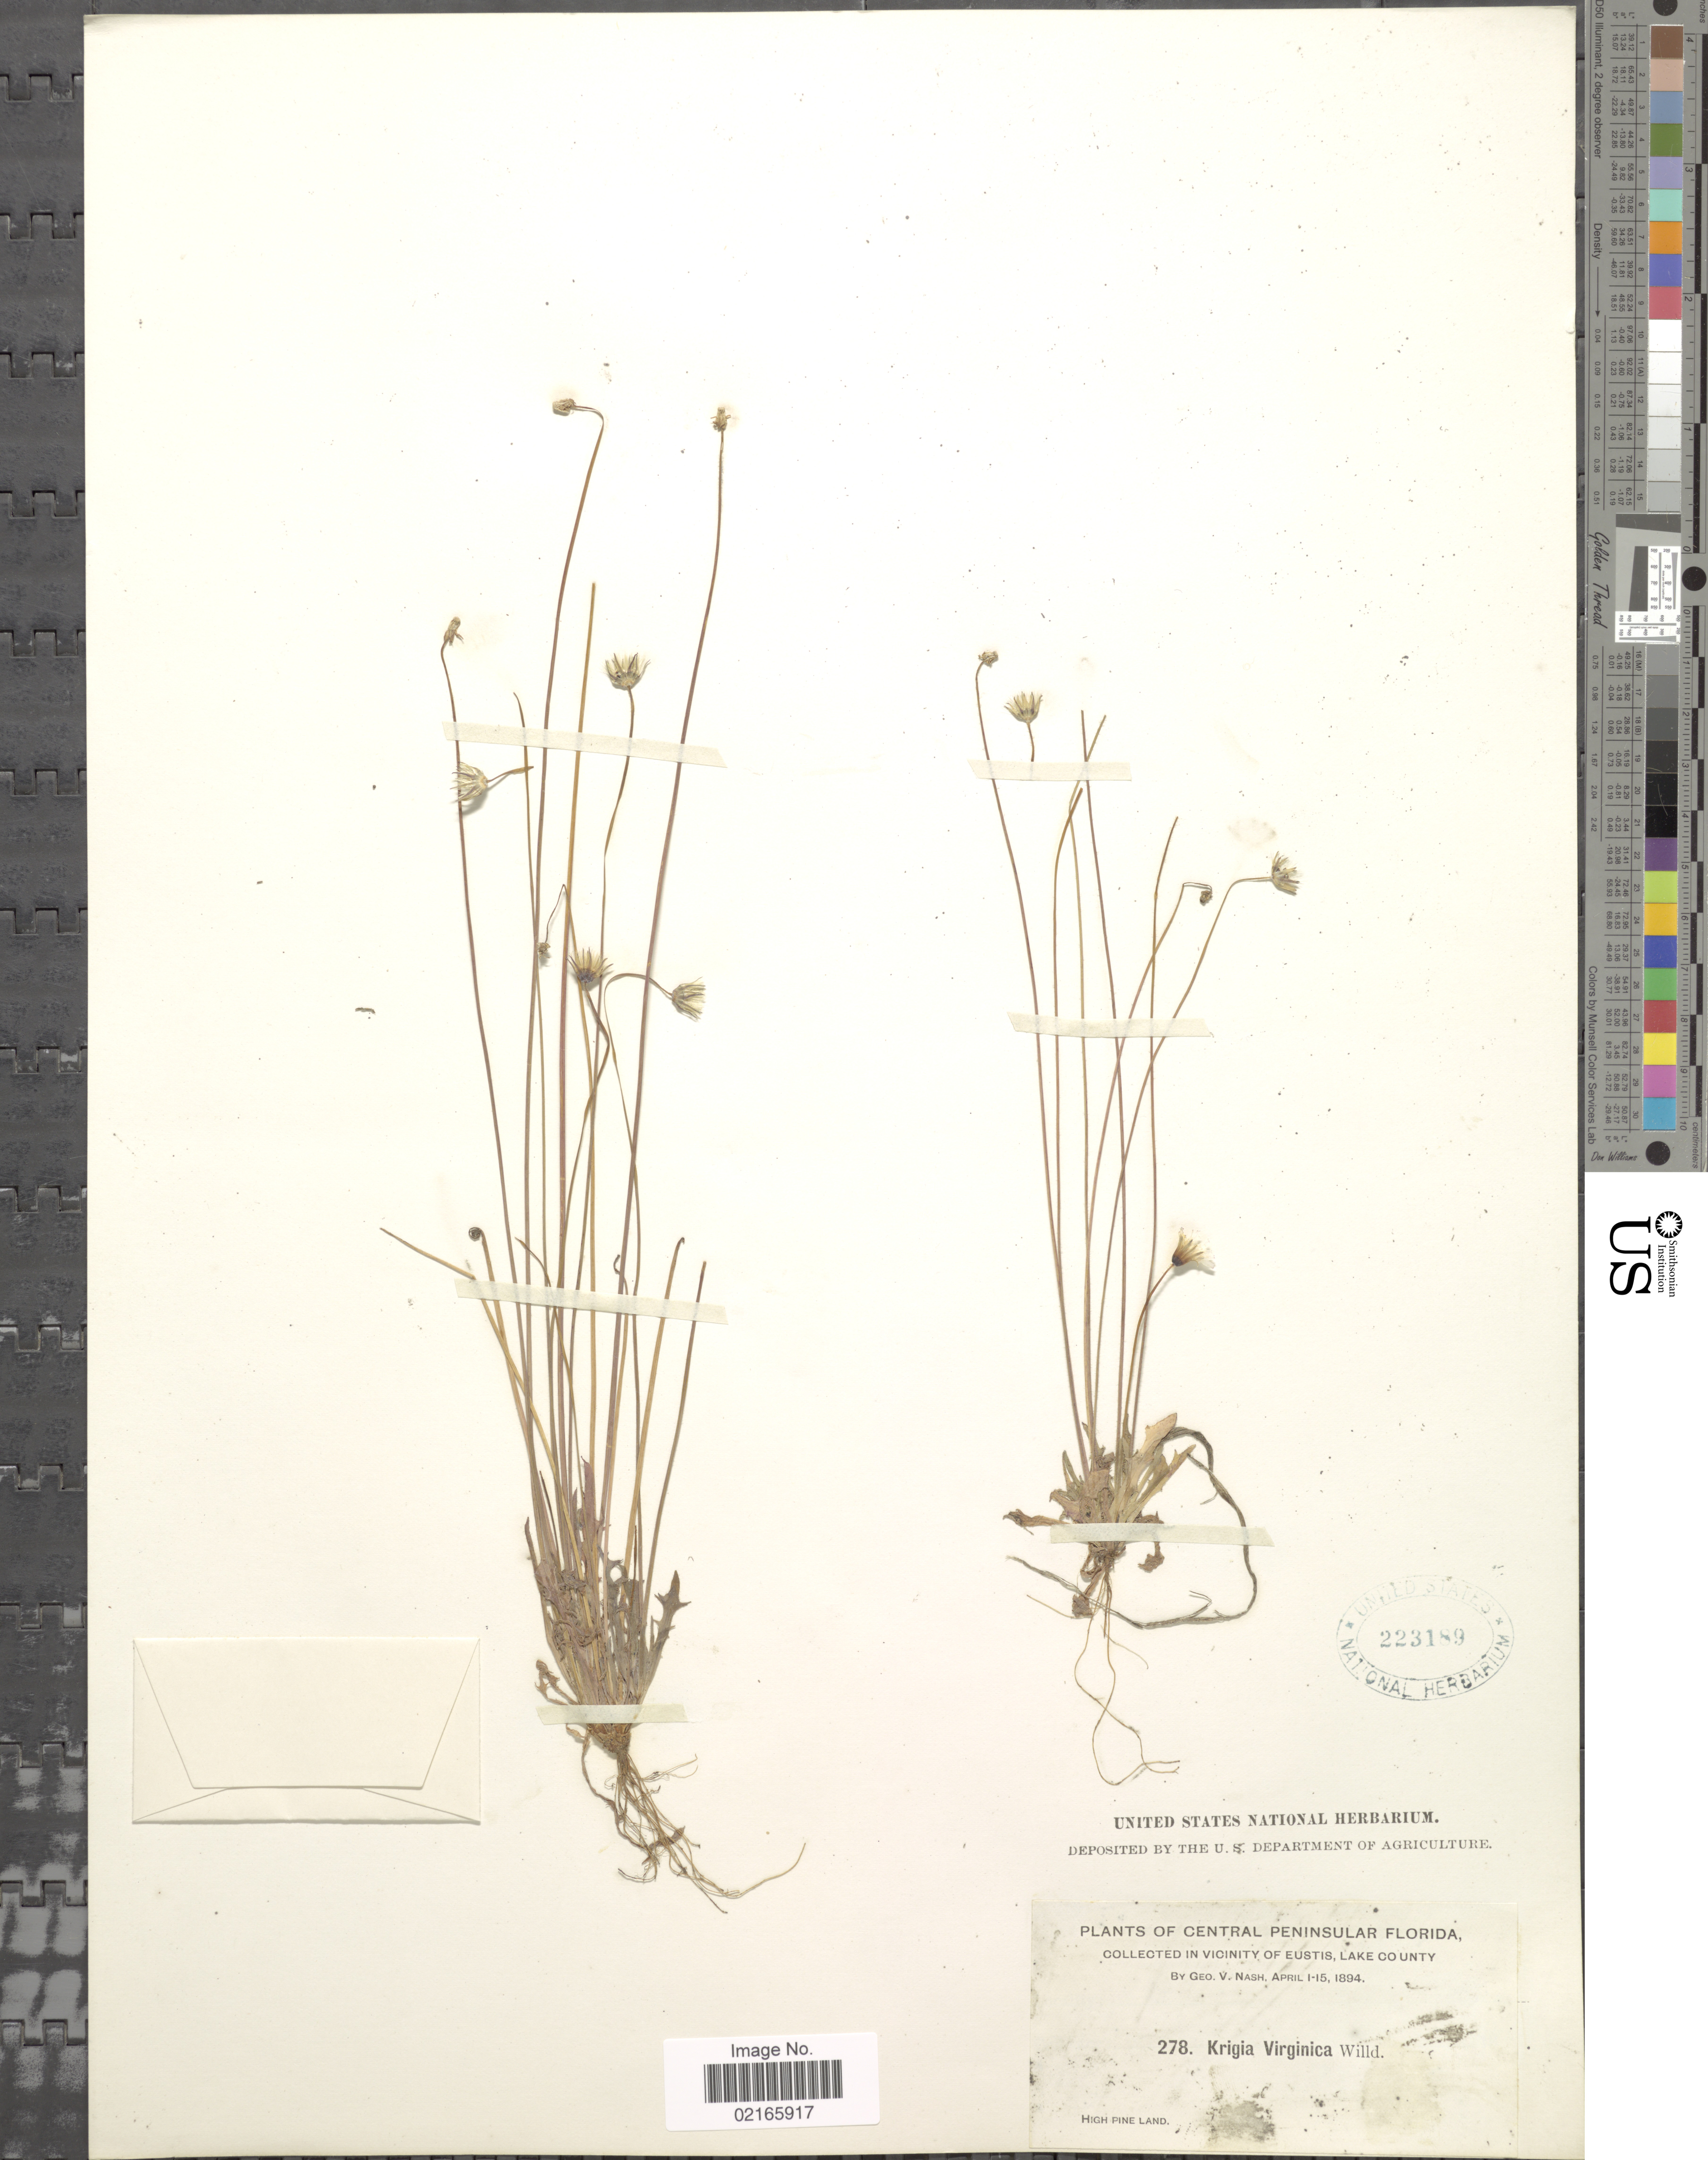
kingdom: Plantae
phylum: Tracheophyta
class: Magnoliopsida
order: Asterales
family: Asteraceae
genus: Krigia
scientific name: Krigia virginica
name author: (L.) Willd.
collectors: G. V. Nash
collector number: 278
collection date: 1894-04-01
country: United States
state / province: Florida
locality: Central Peninsular Florida, vicinity of Eustis, Lake County, High Pine Land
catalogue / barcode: US 223189